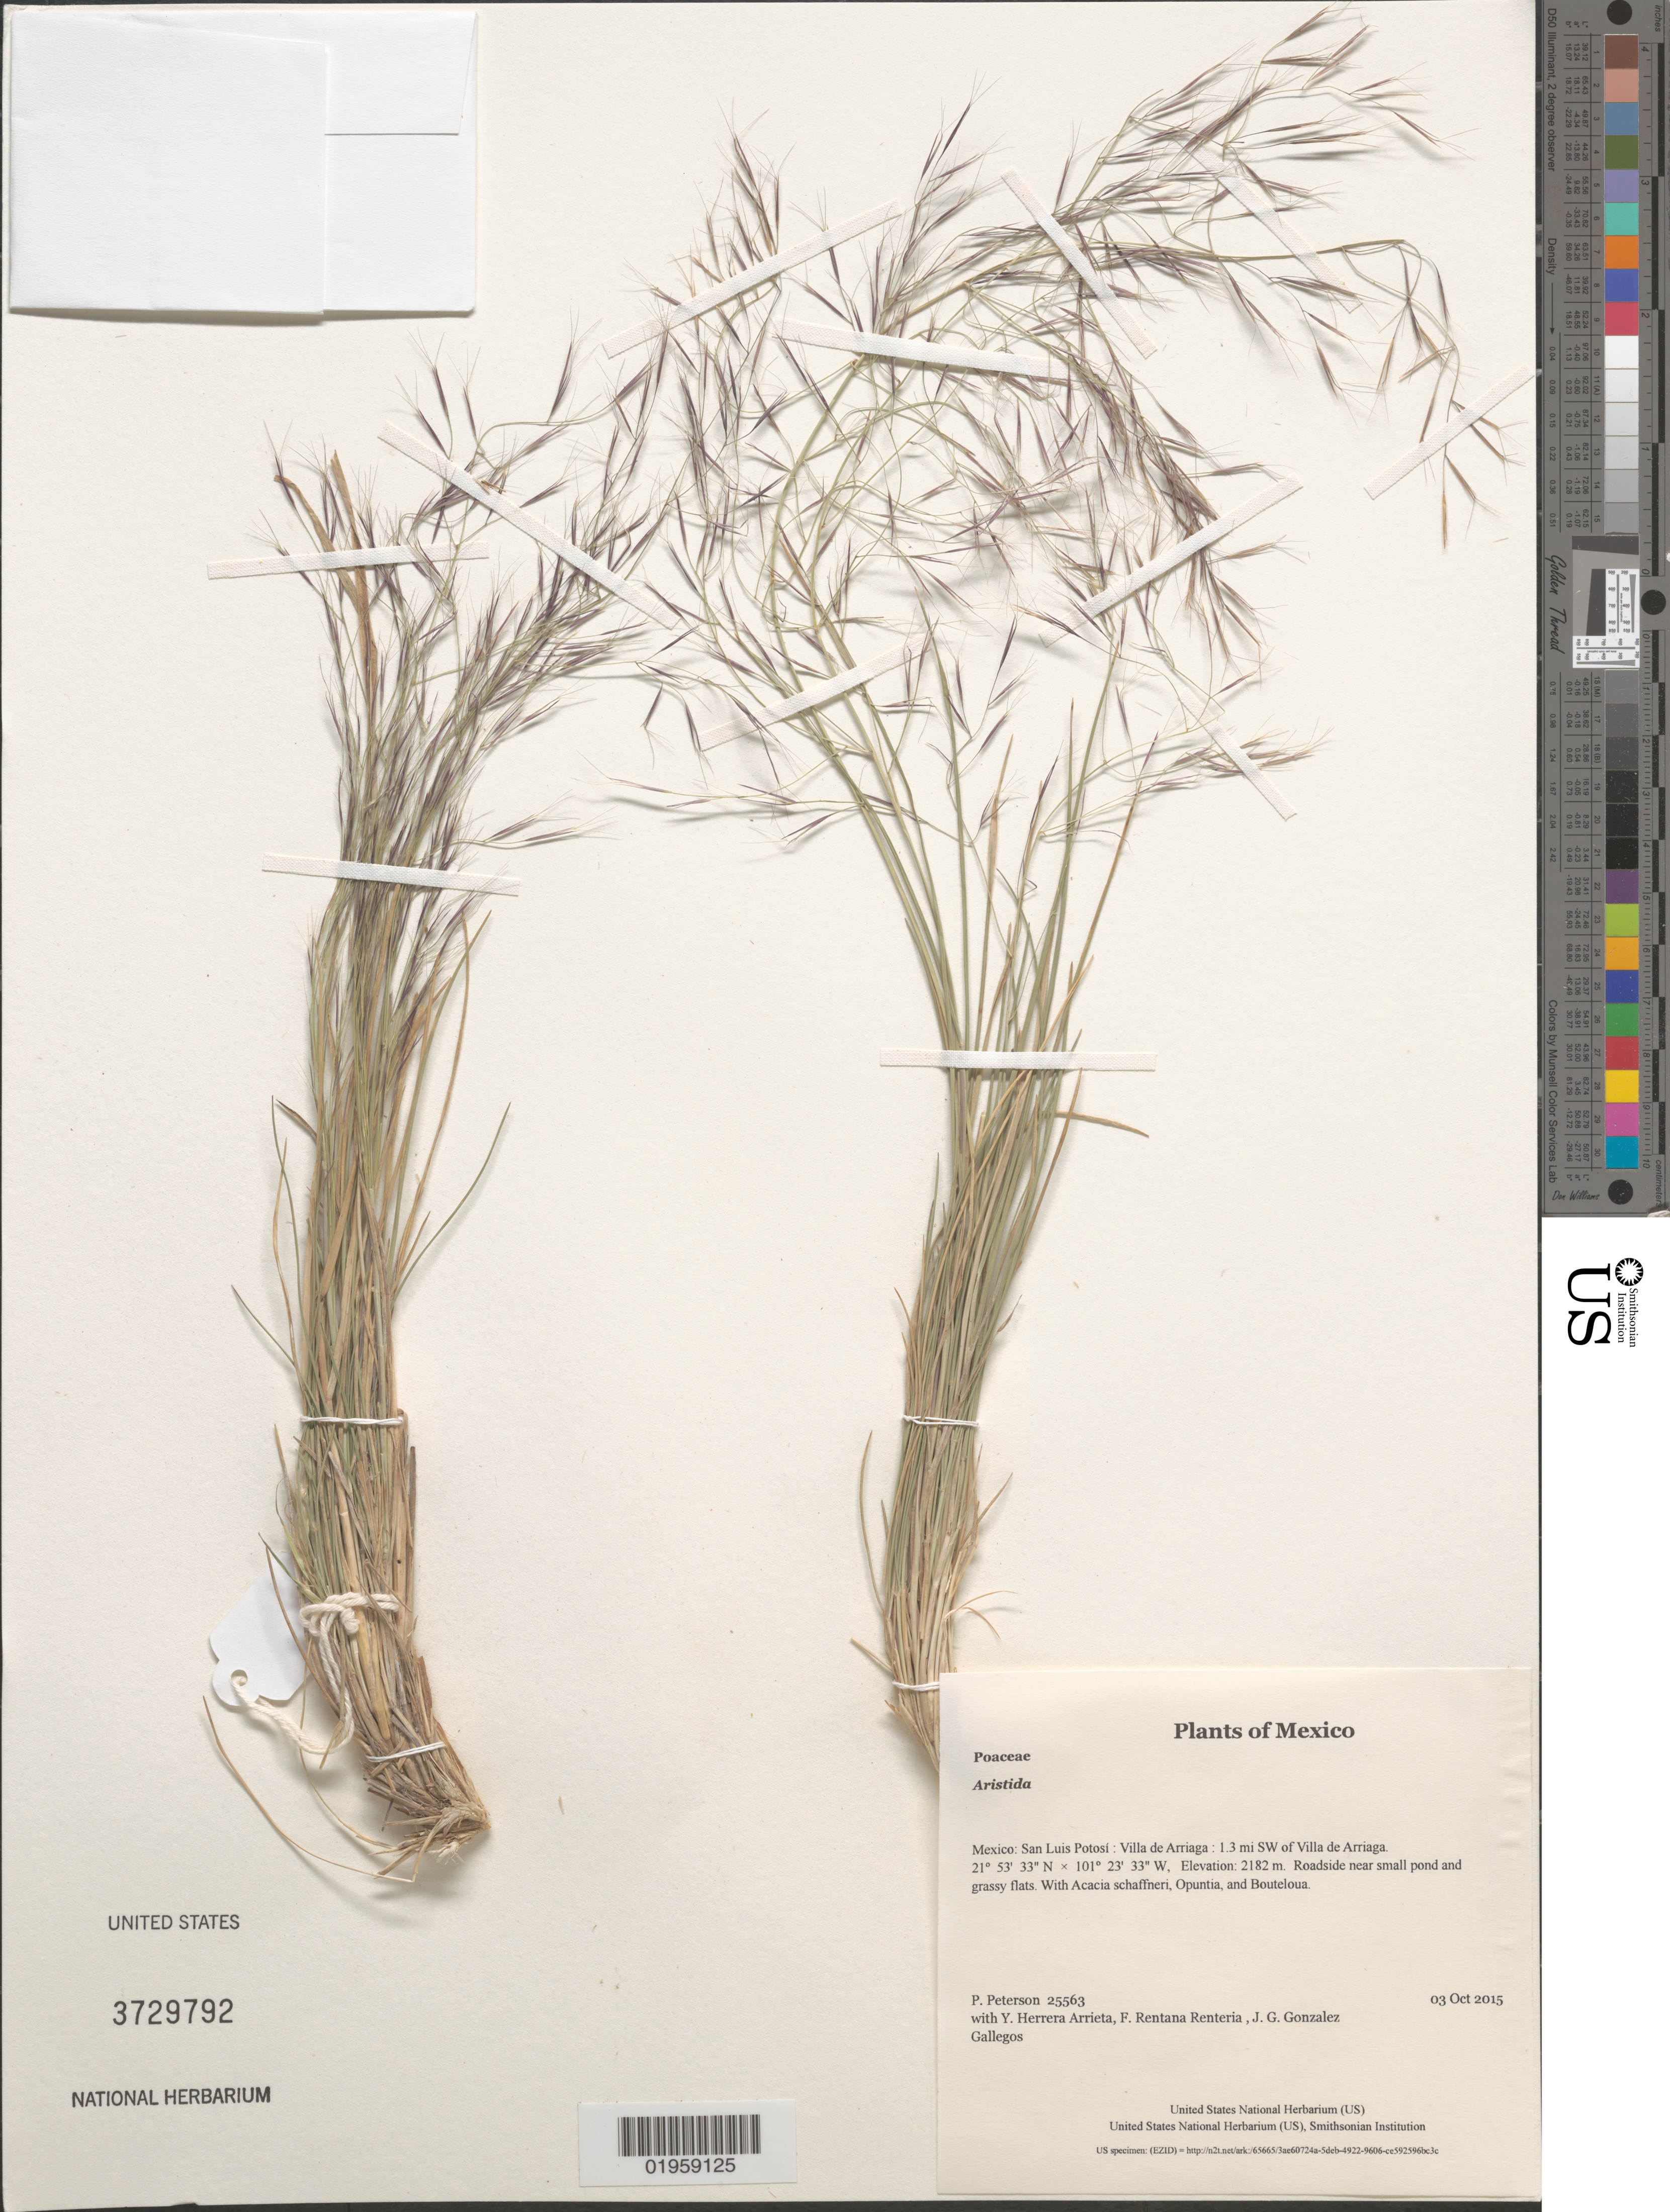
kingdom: Plantae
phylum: Tracheophyta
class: Liliopsida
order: Poales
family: Poaceae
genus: Aristida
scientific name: Aristida sp.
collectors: P. M. Peterson, Y. Herrera Arrieta, F. Rentana Renteria & J. G. Gonzalez Gallegos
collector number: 25563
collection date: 2015-10-03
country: Mexico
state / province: San Luis Potosí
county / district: Villa de Arriaga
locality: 1.3 mi SW of Villa de Arriaga.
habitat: Roadside near small pond and grassy flats.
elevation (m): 2182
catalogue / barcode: US 3729792